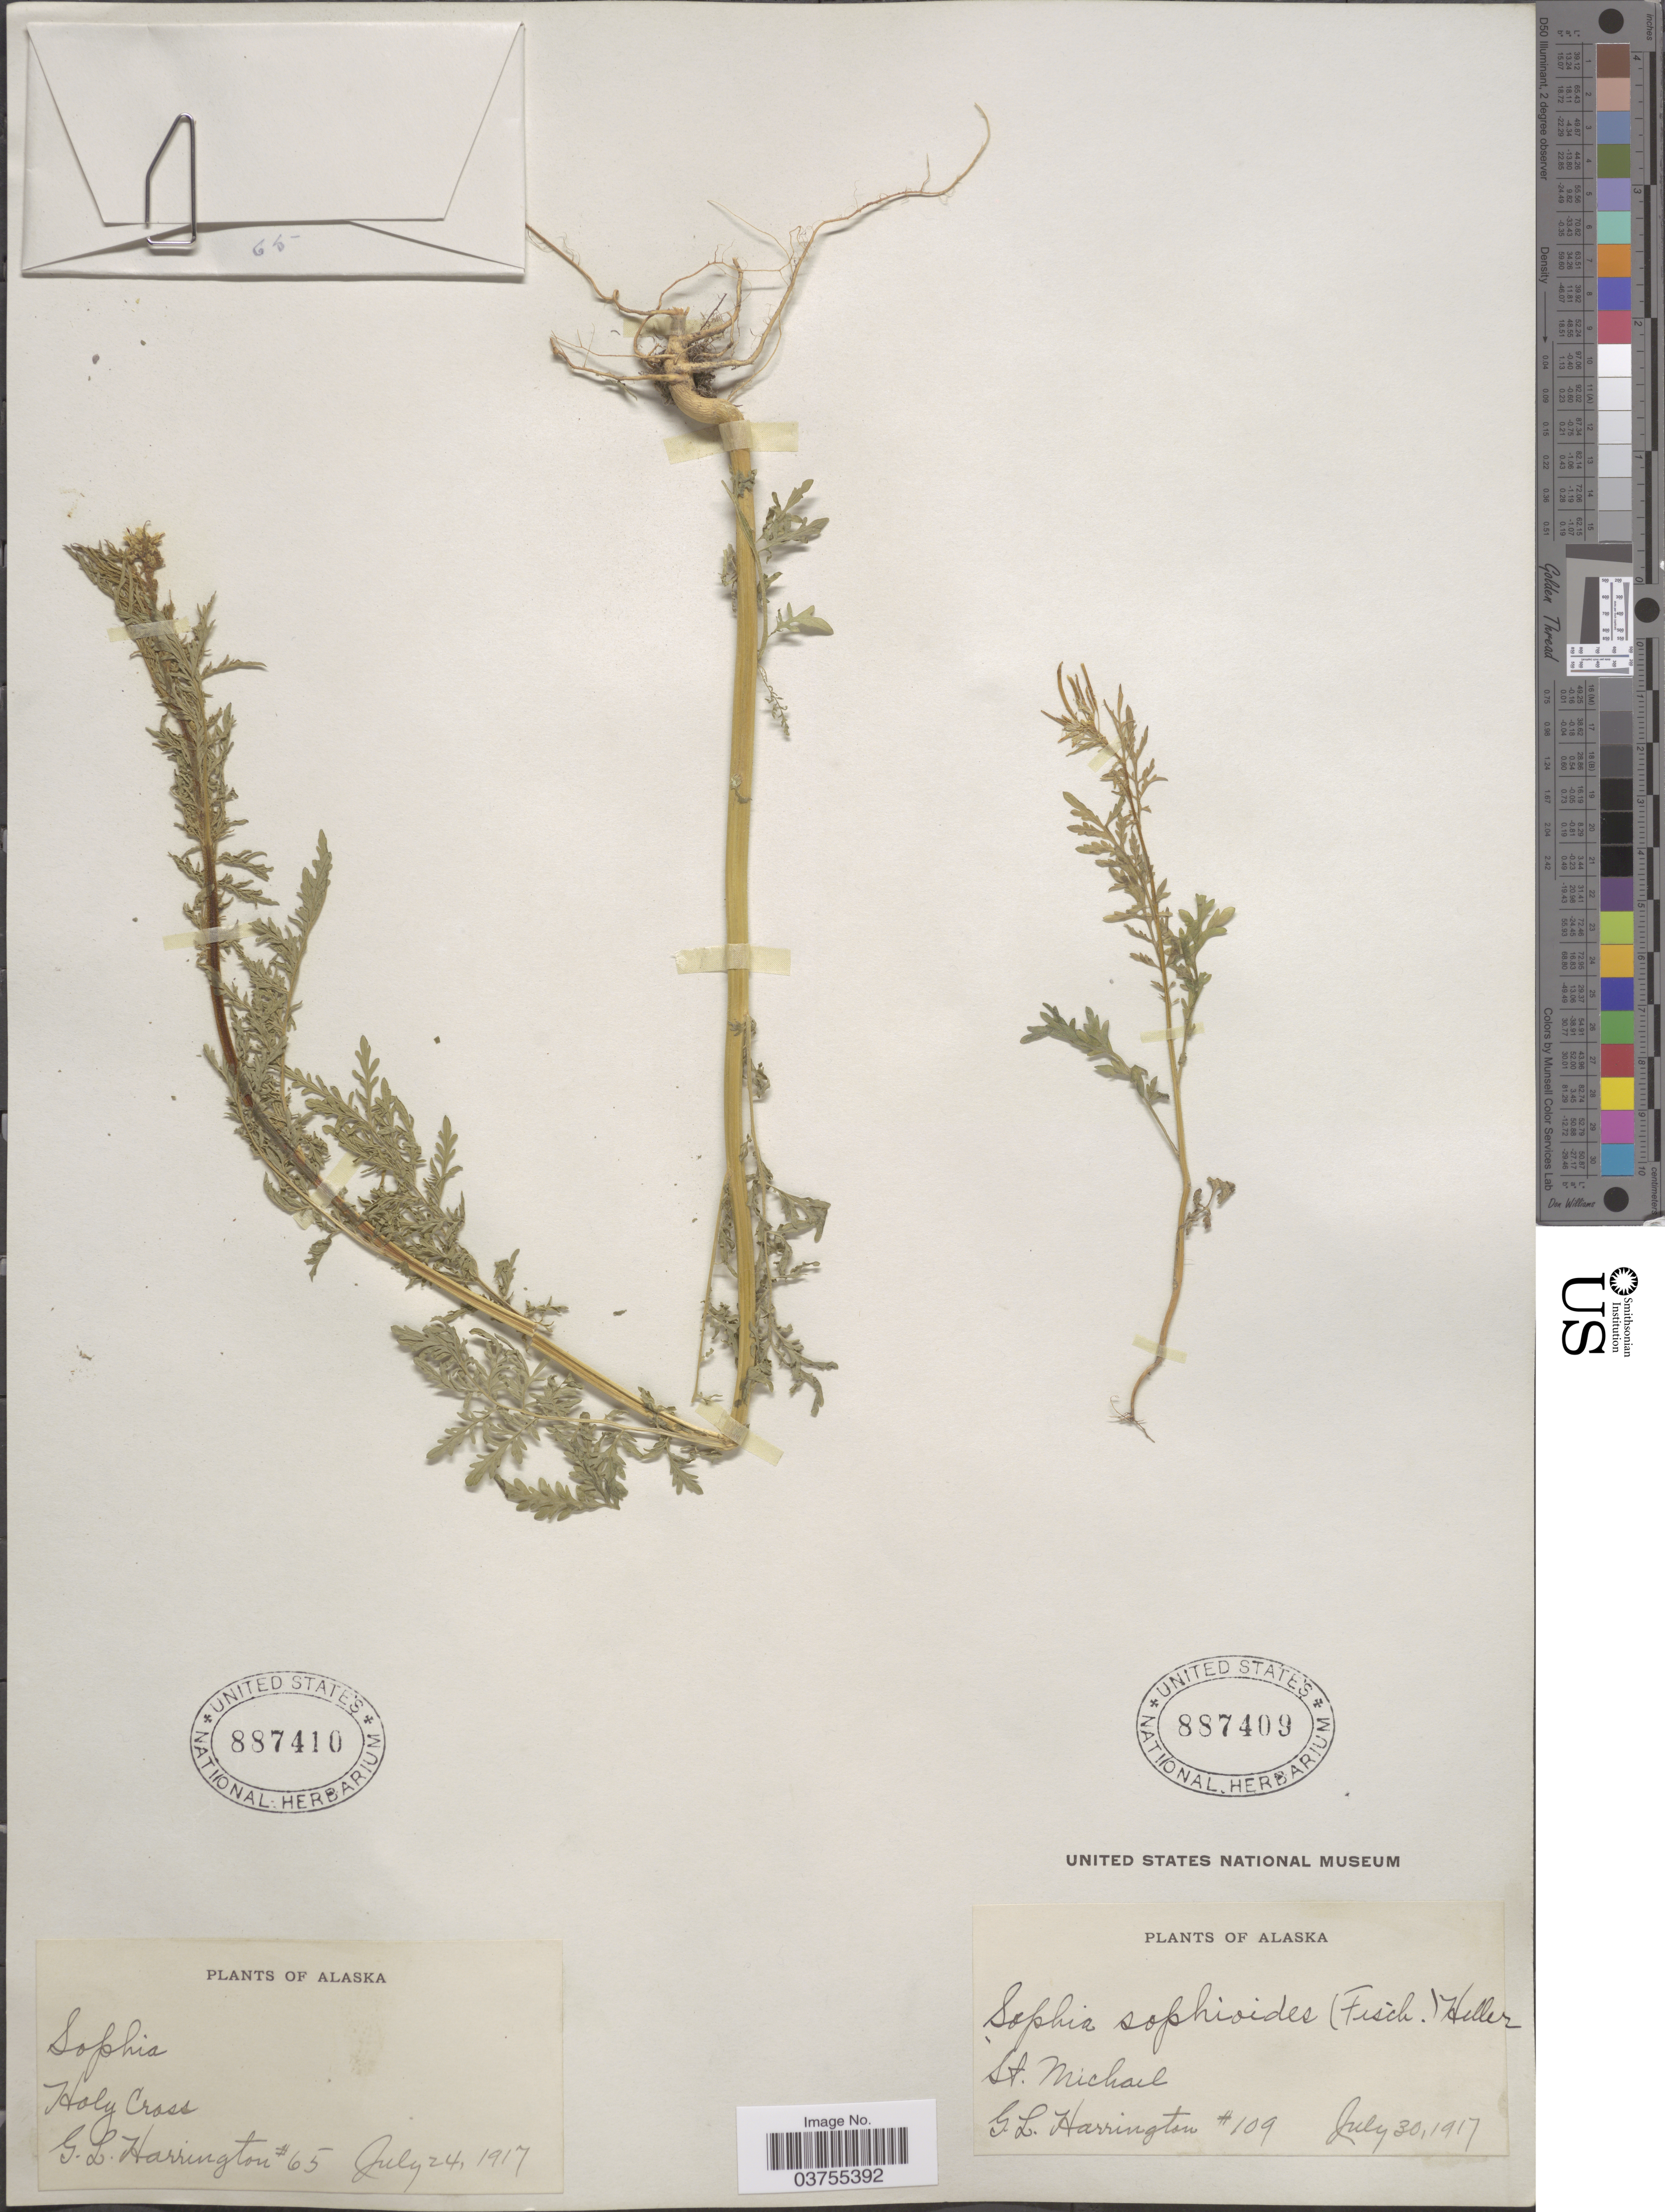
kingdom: Plantae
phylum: Tracheophyta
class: Magnoliopsida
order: Brassicales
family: Brassicaceae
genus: Descurainia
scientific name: Descurainia sophioides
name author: (Fisch.) O.E. Schultz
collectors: G. Harrington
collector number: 65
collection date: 1917-07-24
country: United States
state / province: Alaska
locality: Holy Cross.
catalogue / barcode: US 887410-2